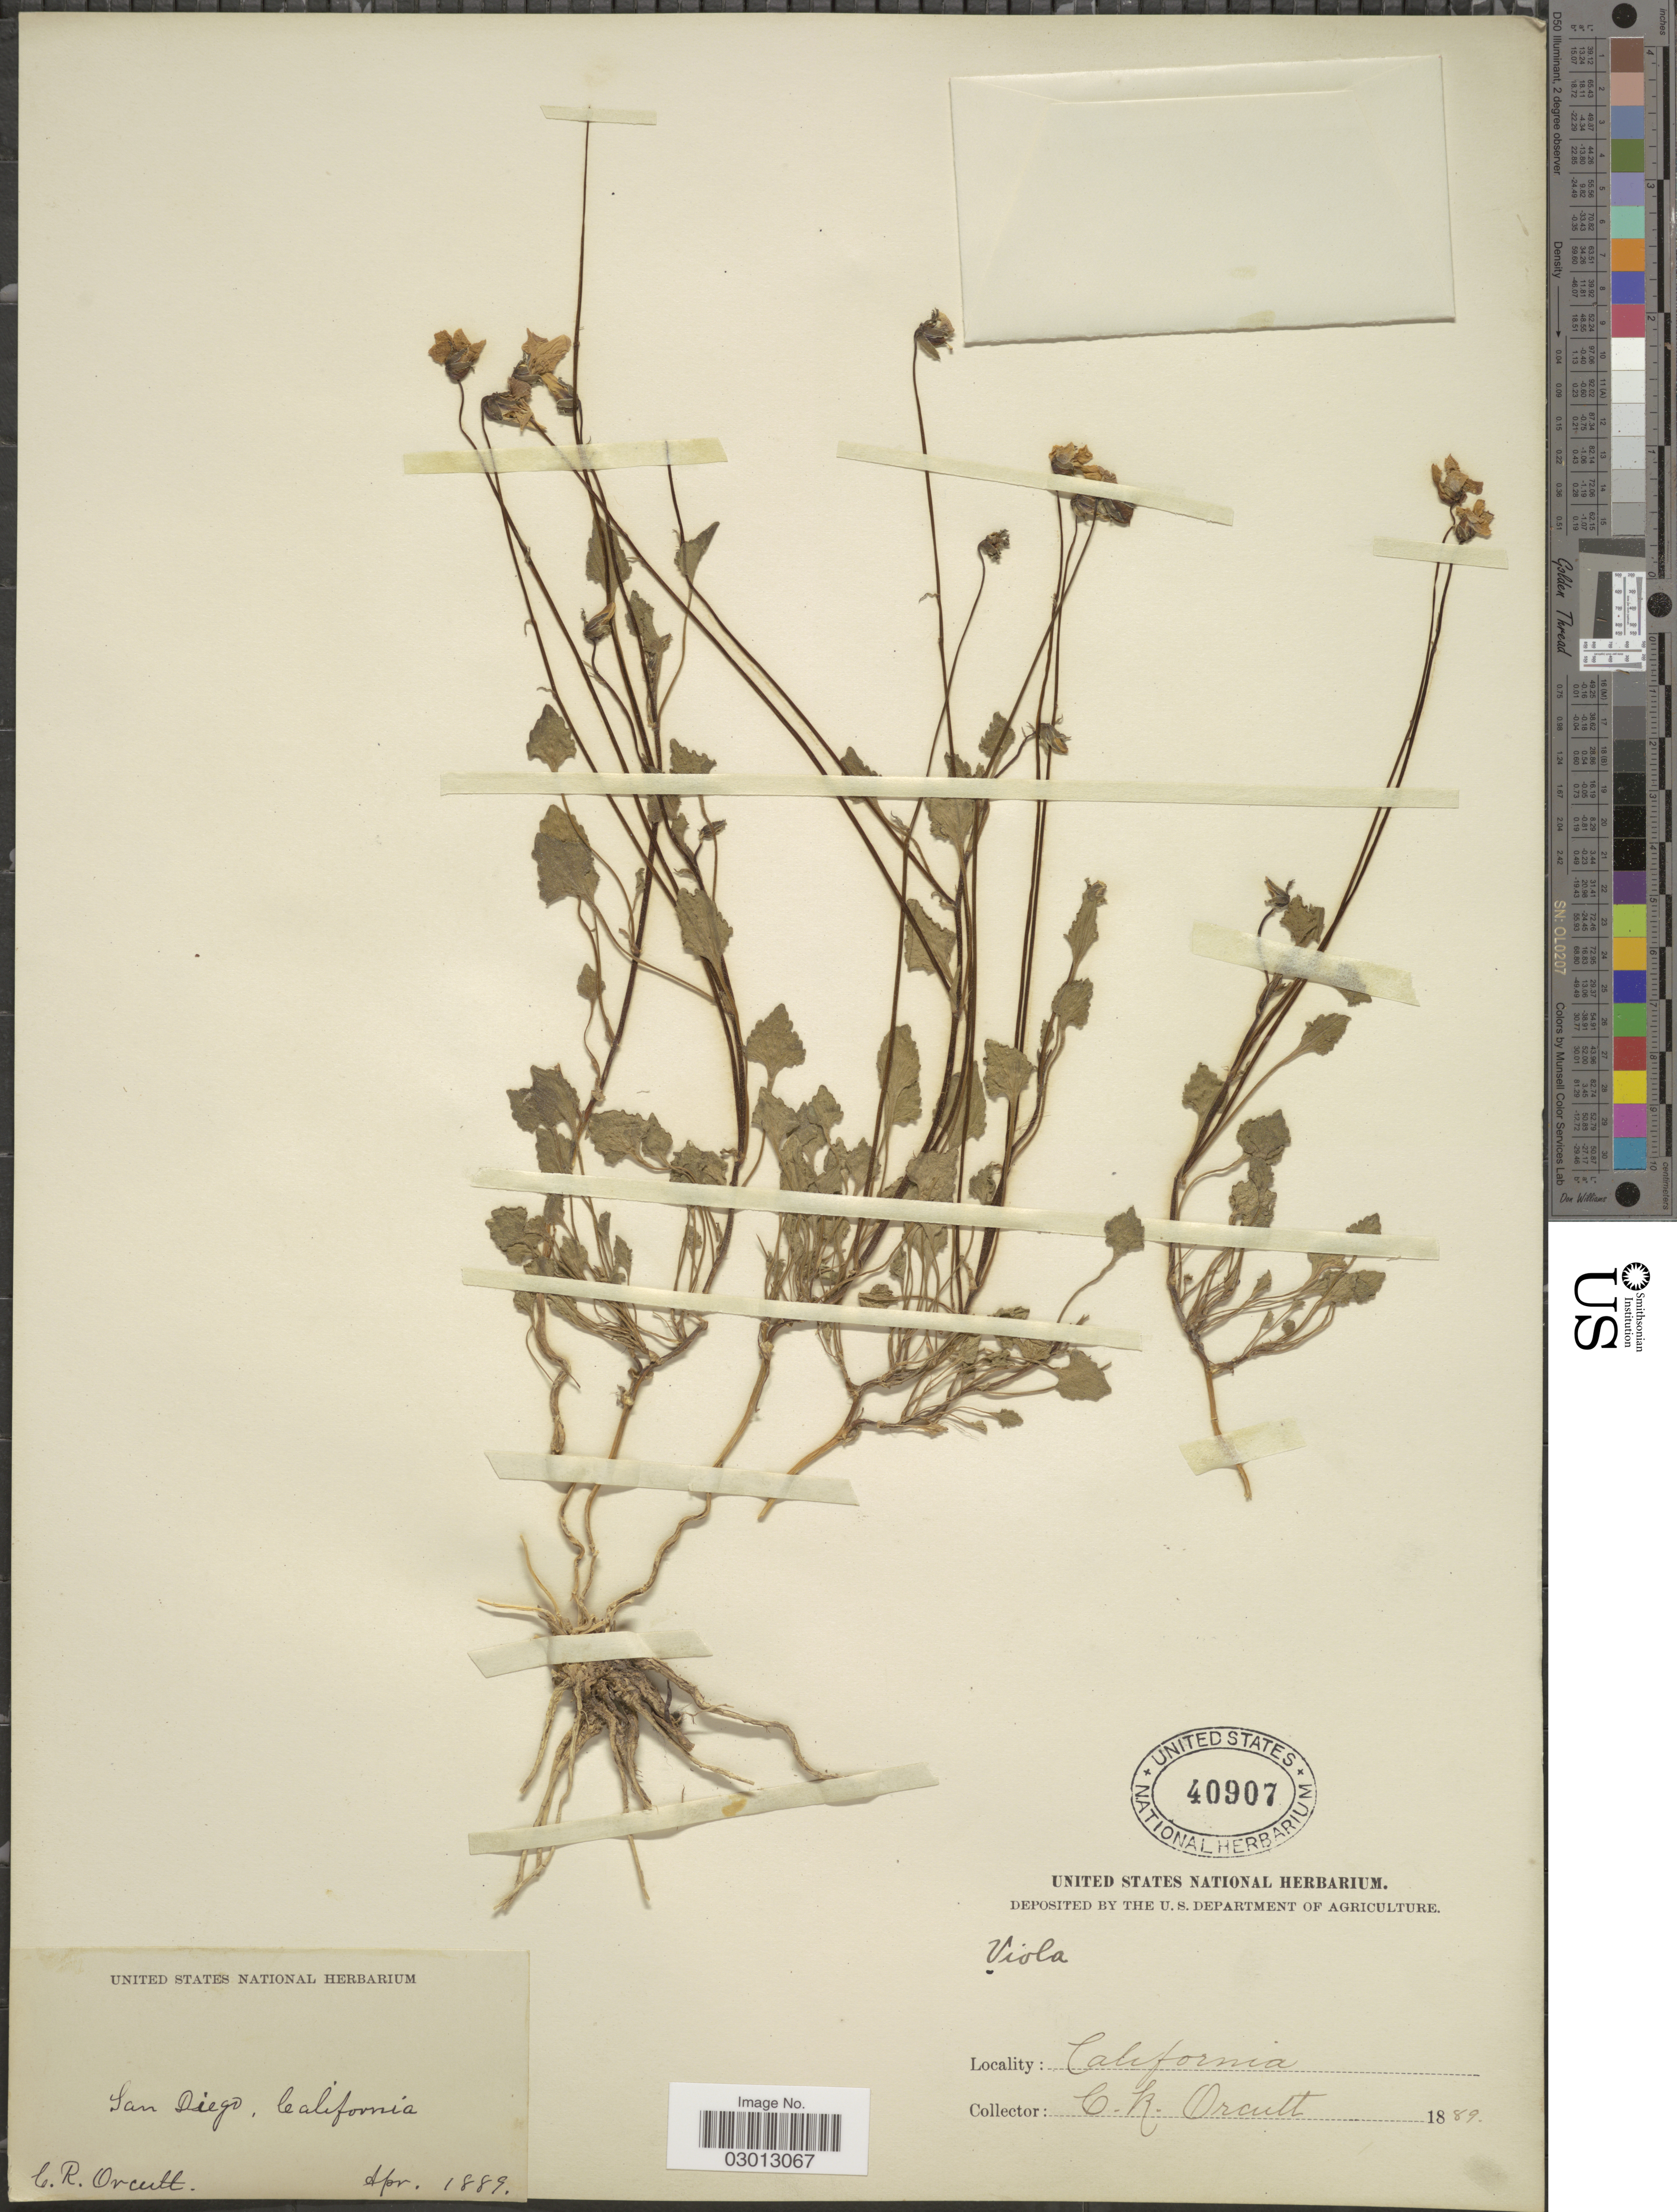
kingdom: Plantae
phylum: Tracheophyta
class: Magnoliopsida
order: Malpighiales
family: Violaceae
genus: Viola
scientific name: Viola pedunculata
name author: Torr. & A. Gray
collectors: C. R. Orcutt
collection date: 1889-04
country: United States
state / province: California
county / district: San Diego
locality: San Diego.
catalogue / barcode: US 40907